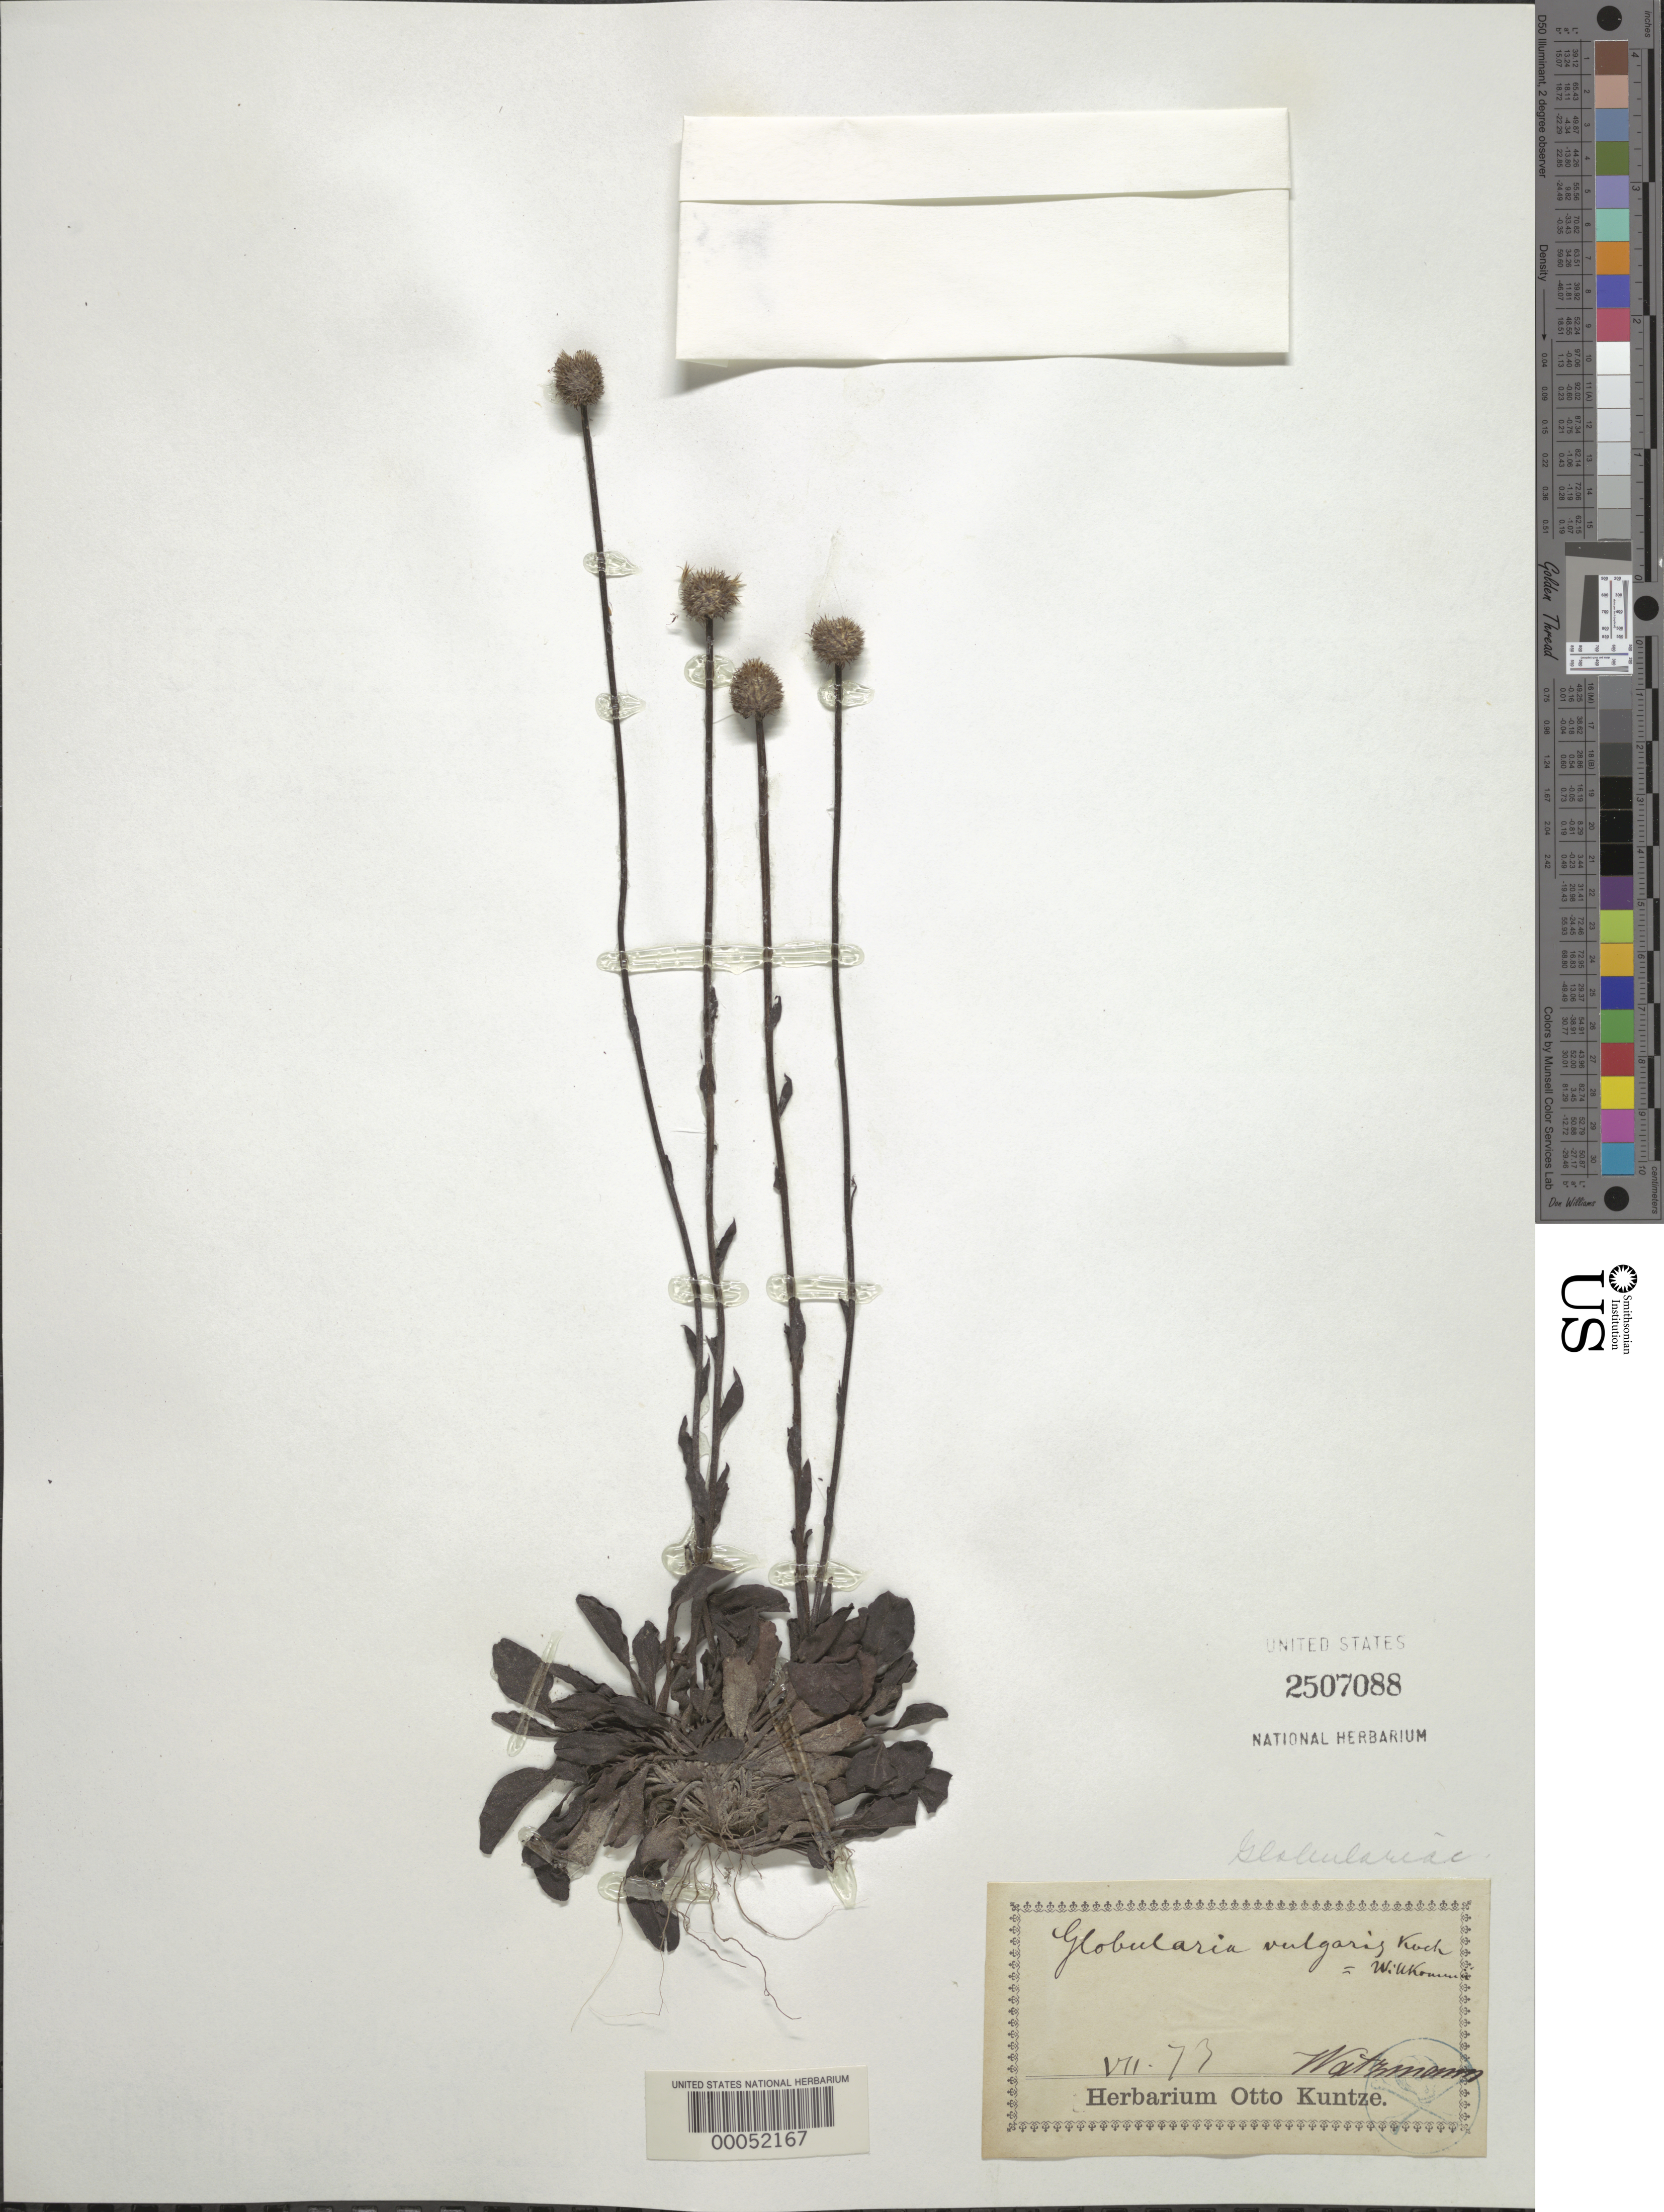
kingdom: Plantae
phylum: Tracheophyta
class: Magnoliopsida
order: Lamiales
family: Plantaginaceae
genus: Globularia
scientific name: Globularia vulgaris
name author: L.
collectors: -. Watmann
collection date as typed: Jul --73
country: Panama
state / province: Chiriquí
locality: Around San Felix.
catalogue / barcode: US 2507088